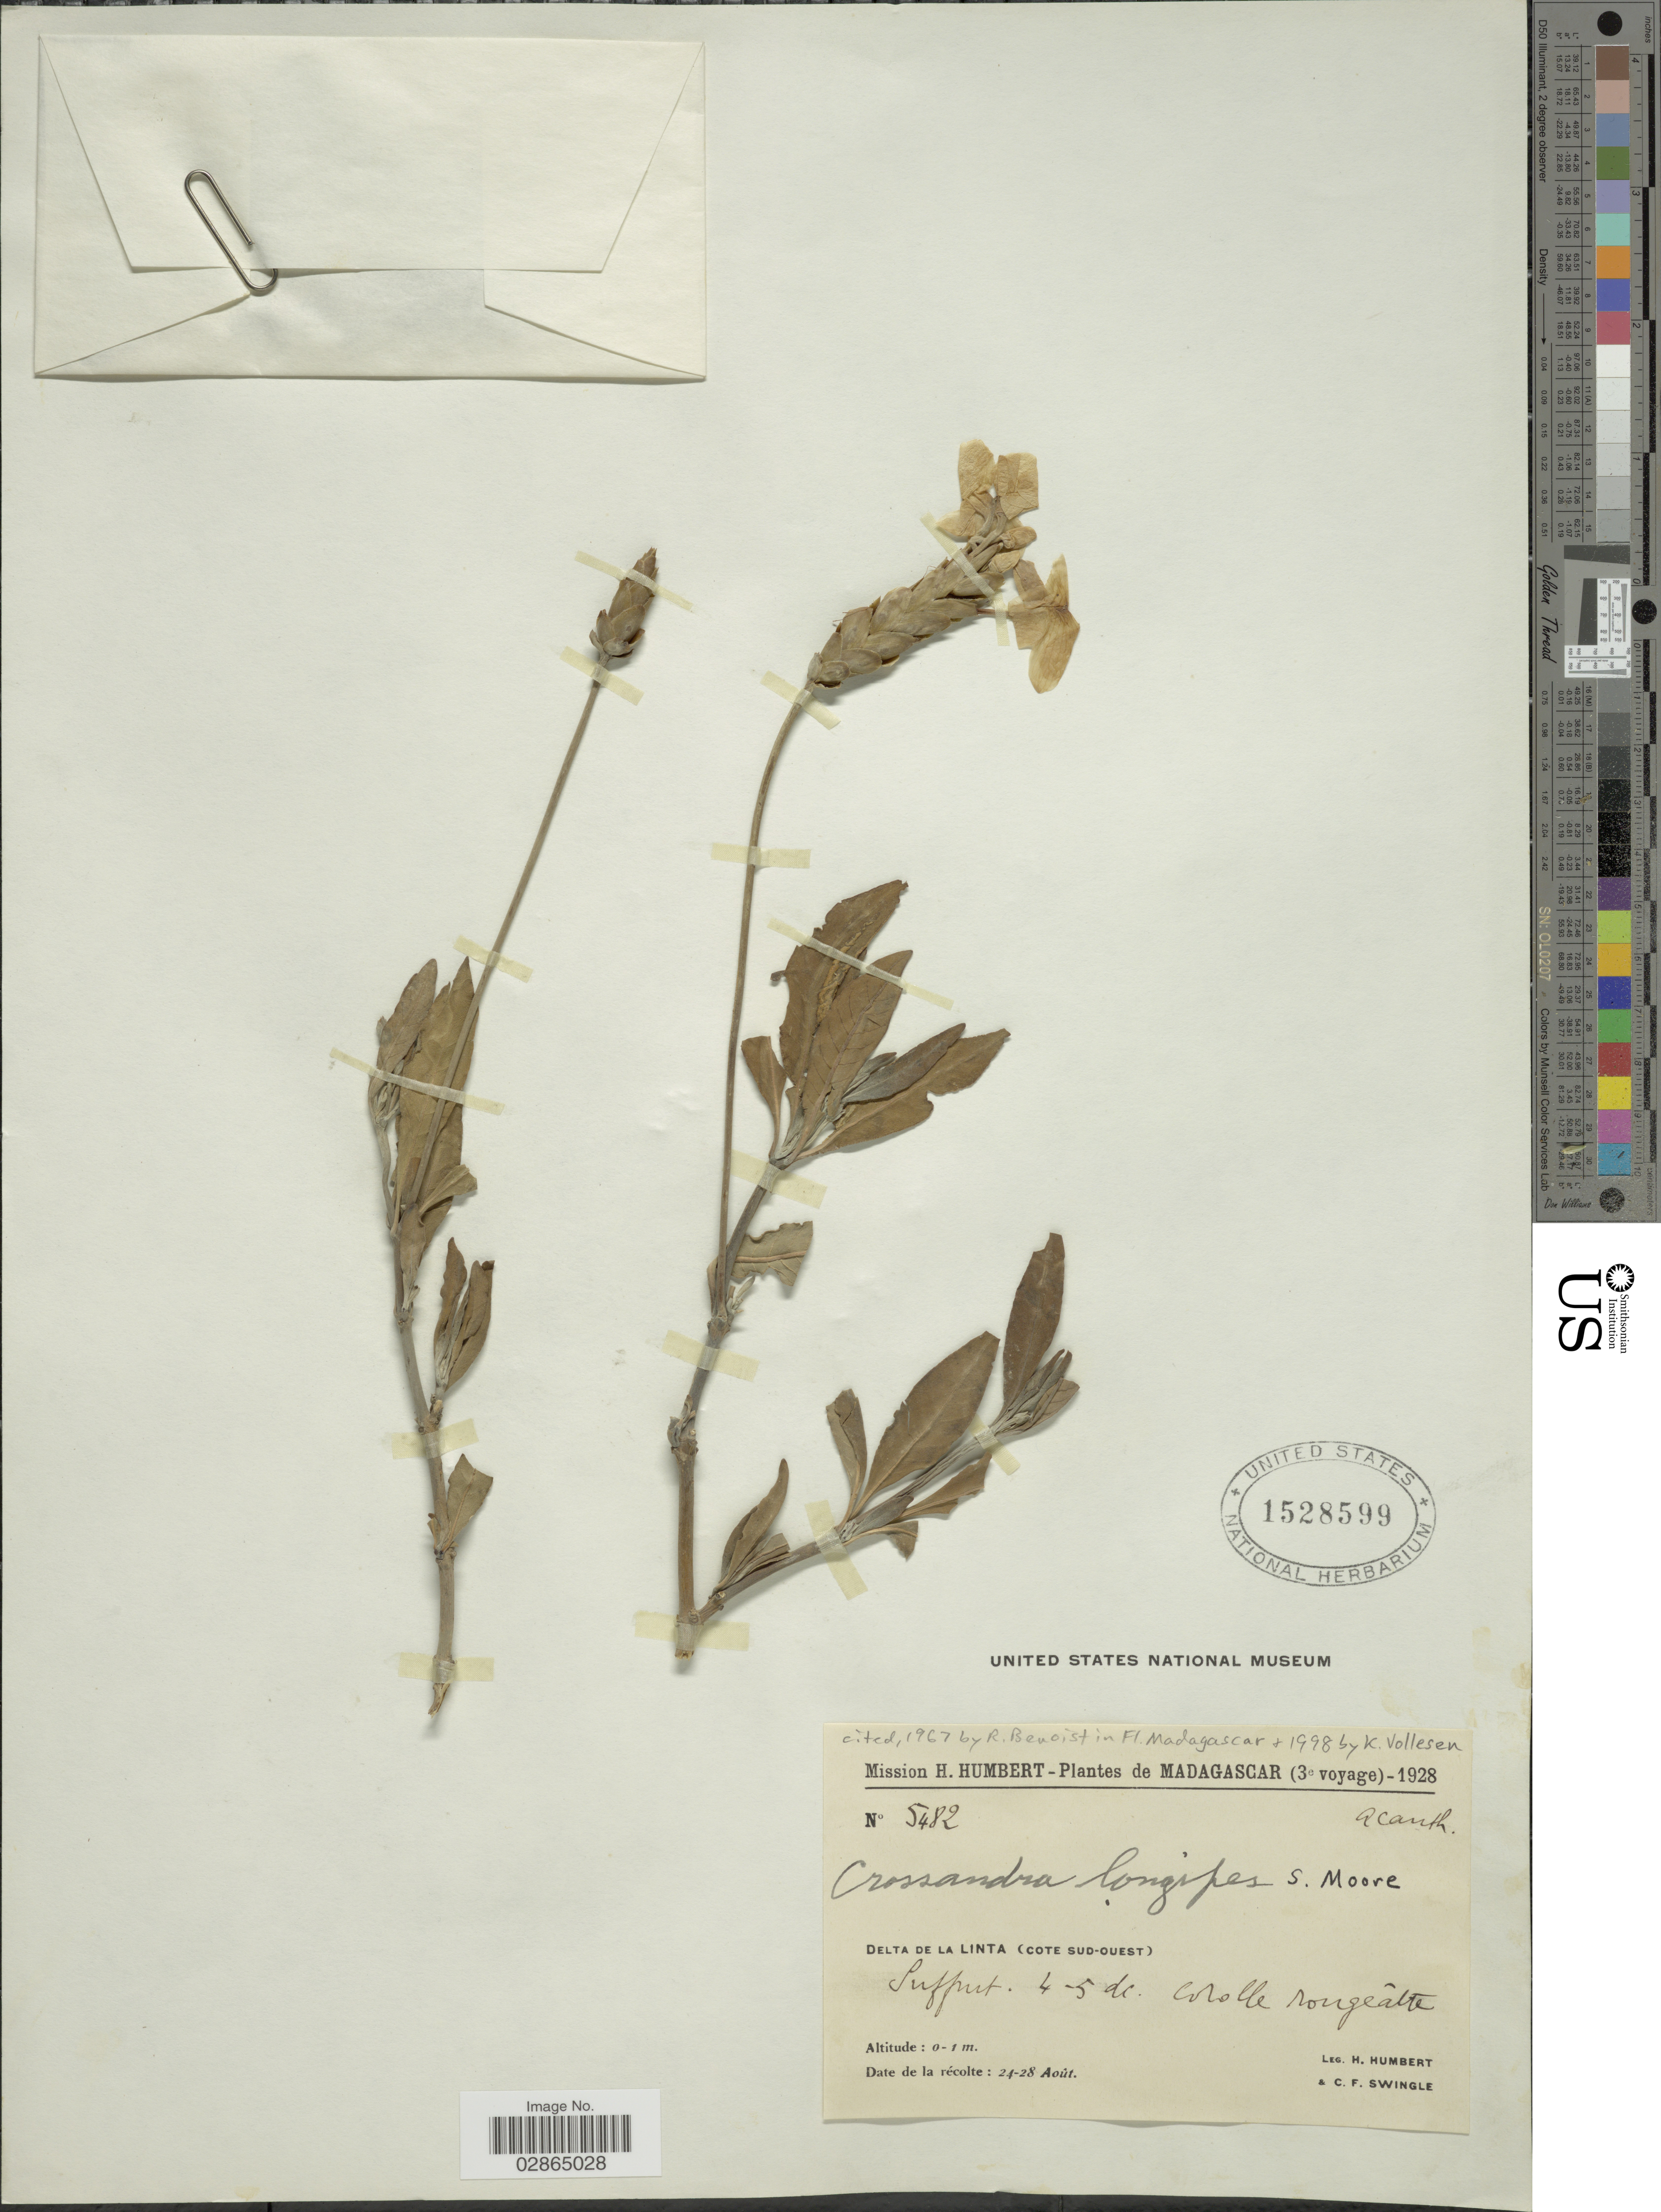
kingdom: Plantae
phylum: Tracheophyta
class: Magnoliopsida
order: Lamiales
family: Acanthaceae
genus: Crossandra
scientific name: Crossandra longipes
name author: S. Moore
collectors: H. Humbert & C. Swingle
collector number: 5482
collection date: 1928-08-24/1928-08-28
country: Madagascar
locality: Delta de la Linta (Cote Sud-Ouest).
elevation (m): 0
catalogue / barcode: US 1528599